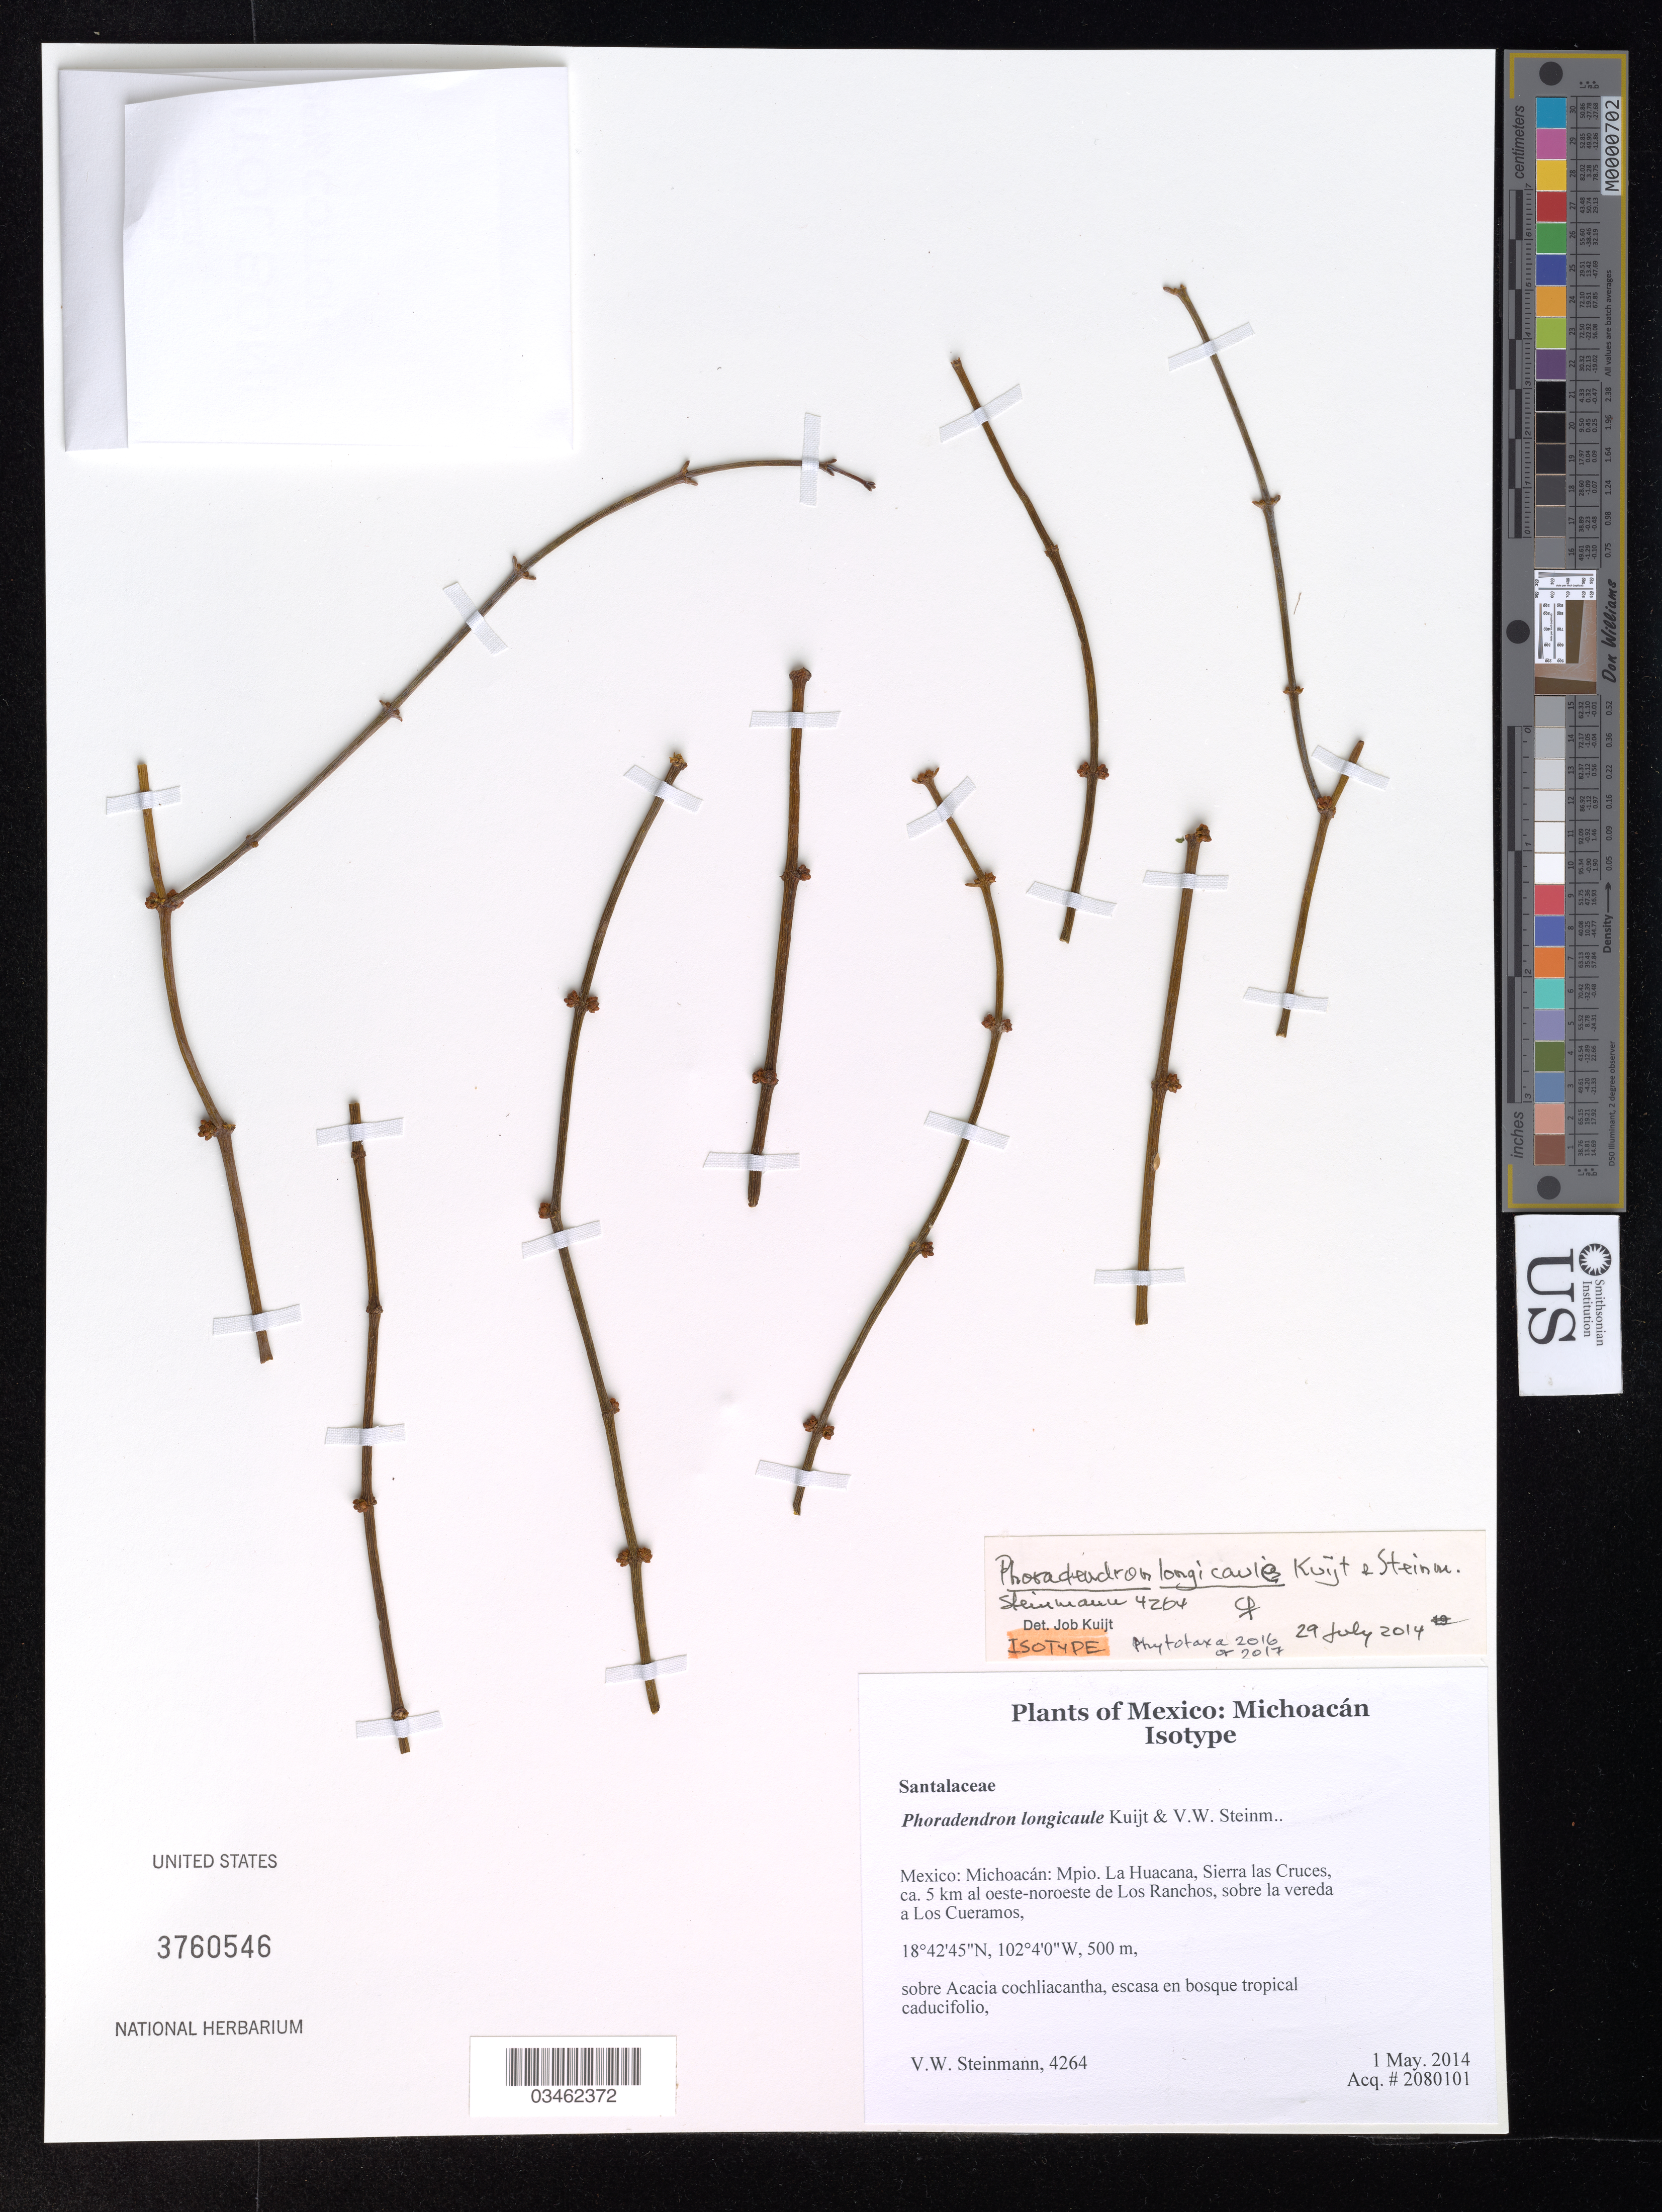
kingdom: Plantae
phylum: Tracheophyta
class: Magnoliopsida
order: Santalales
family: Viscaceae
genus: Phoradendron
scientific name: Phoradendron longicaule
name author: Kuijt & V.W. Steinm.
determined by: Kuijt, Job, (CANADA)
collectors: V. W. Steinmann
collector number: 4264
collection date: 2014-05-01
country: Mexico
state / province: Michoacán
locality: Mpio. La Huacana, Sierra las Cruces, ca. 5 km al oeste-noroeste de Los Ranchos, sobre la vereda a Los Cueramos.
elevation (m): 500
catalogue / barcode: US 3760546